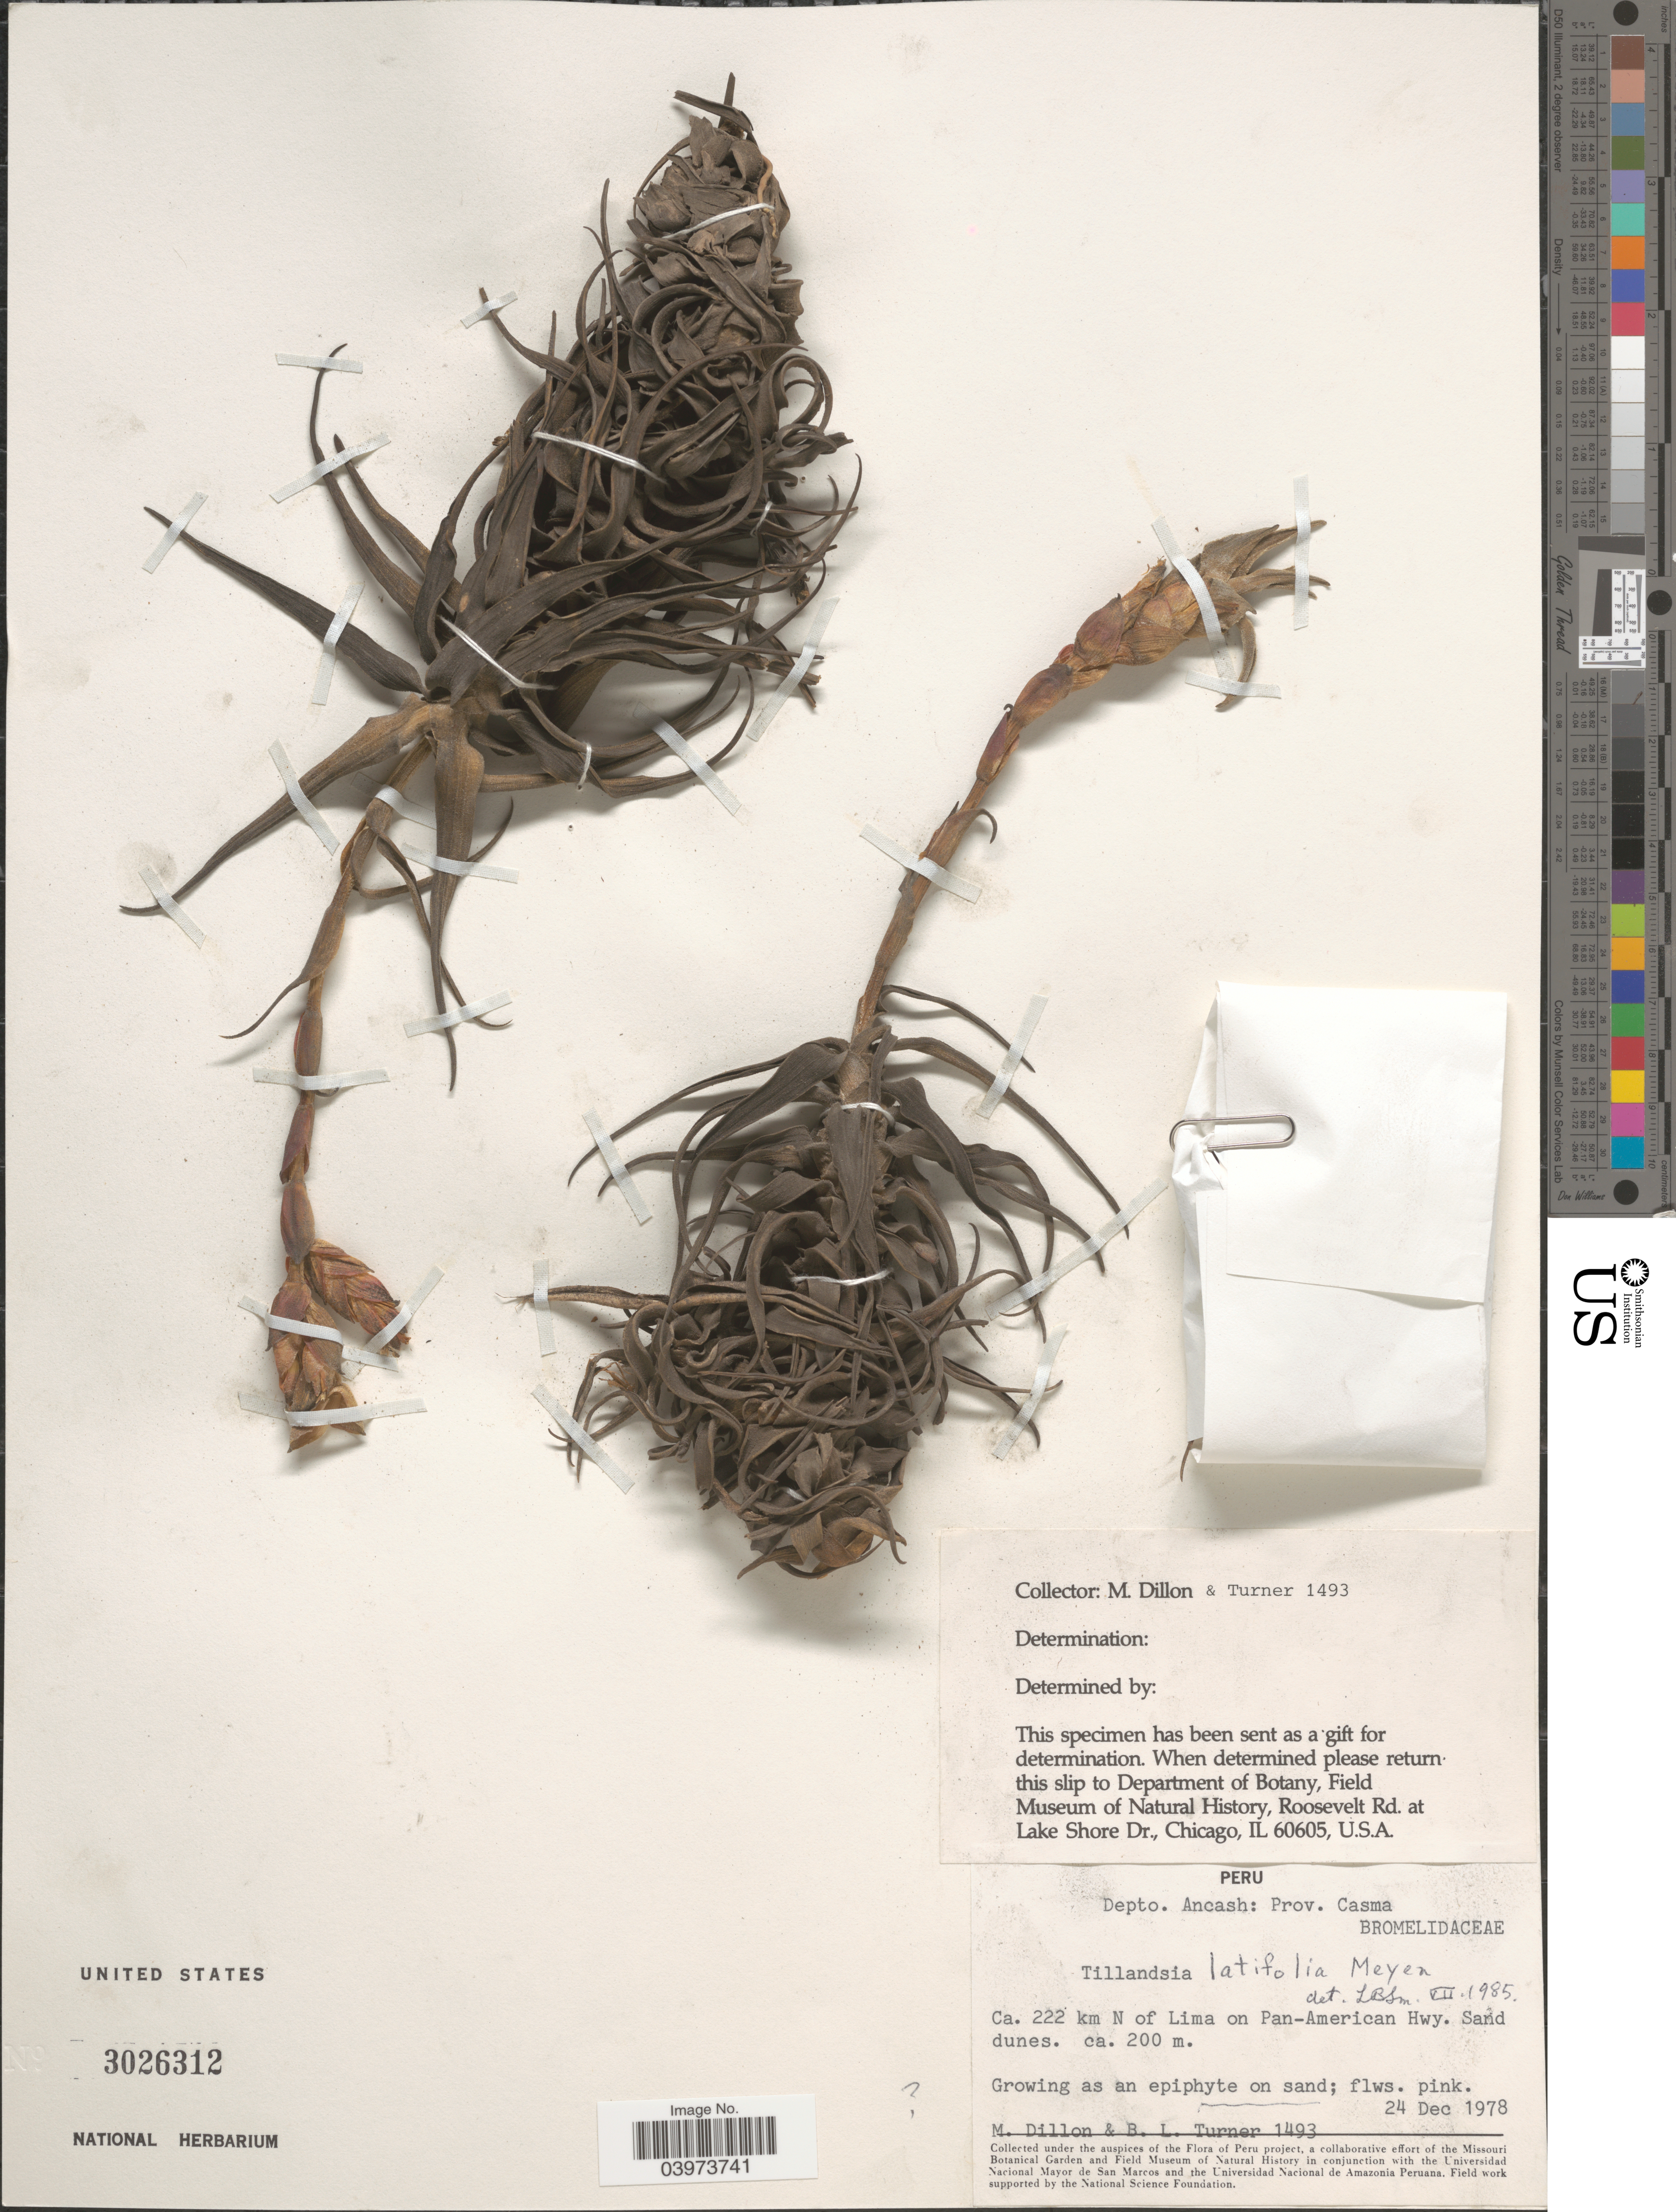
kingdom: Plantae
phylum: Tracheophyta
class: Liliopsida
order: Poales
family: Bromeliaceae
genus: Tillandsia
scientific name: Tillandsia latifolia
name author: Meyen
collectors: M. O. Dillon & B. L. Turner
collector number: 1493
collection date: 1978-12-24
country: Peru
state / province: Ancash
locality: Depto. Ancash: Prov. Casma. Ca. 222 km N of Lima on Pan-American Hwy. Sand dunes.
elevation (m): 200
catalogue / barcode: US 3026312